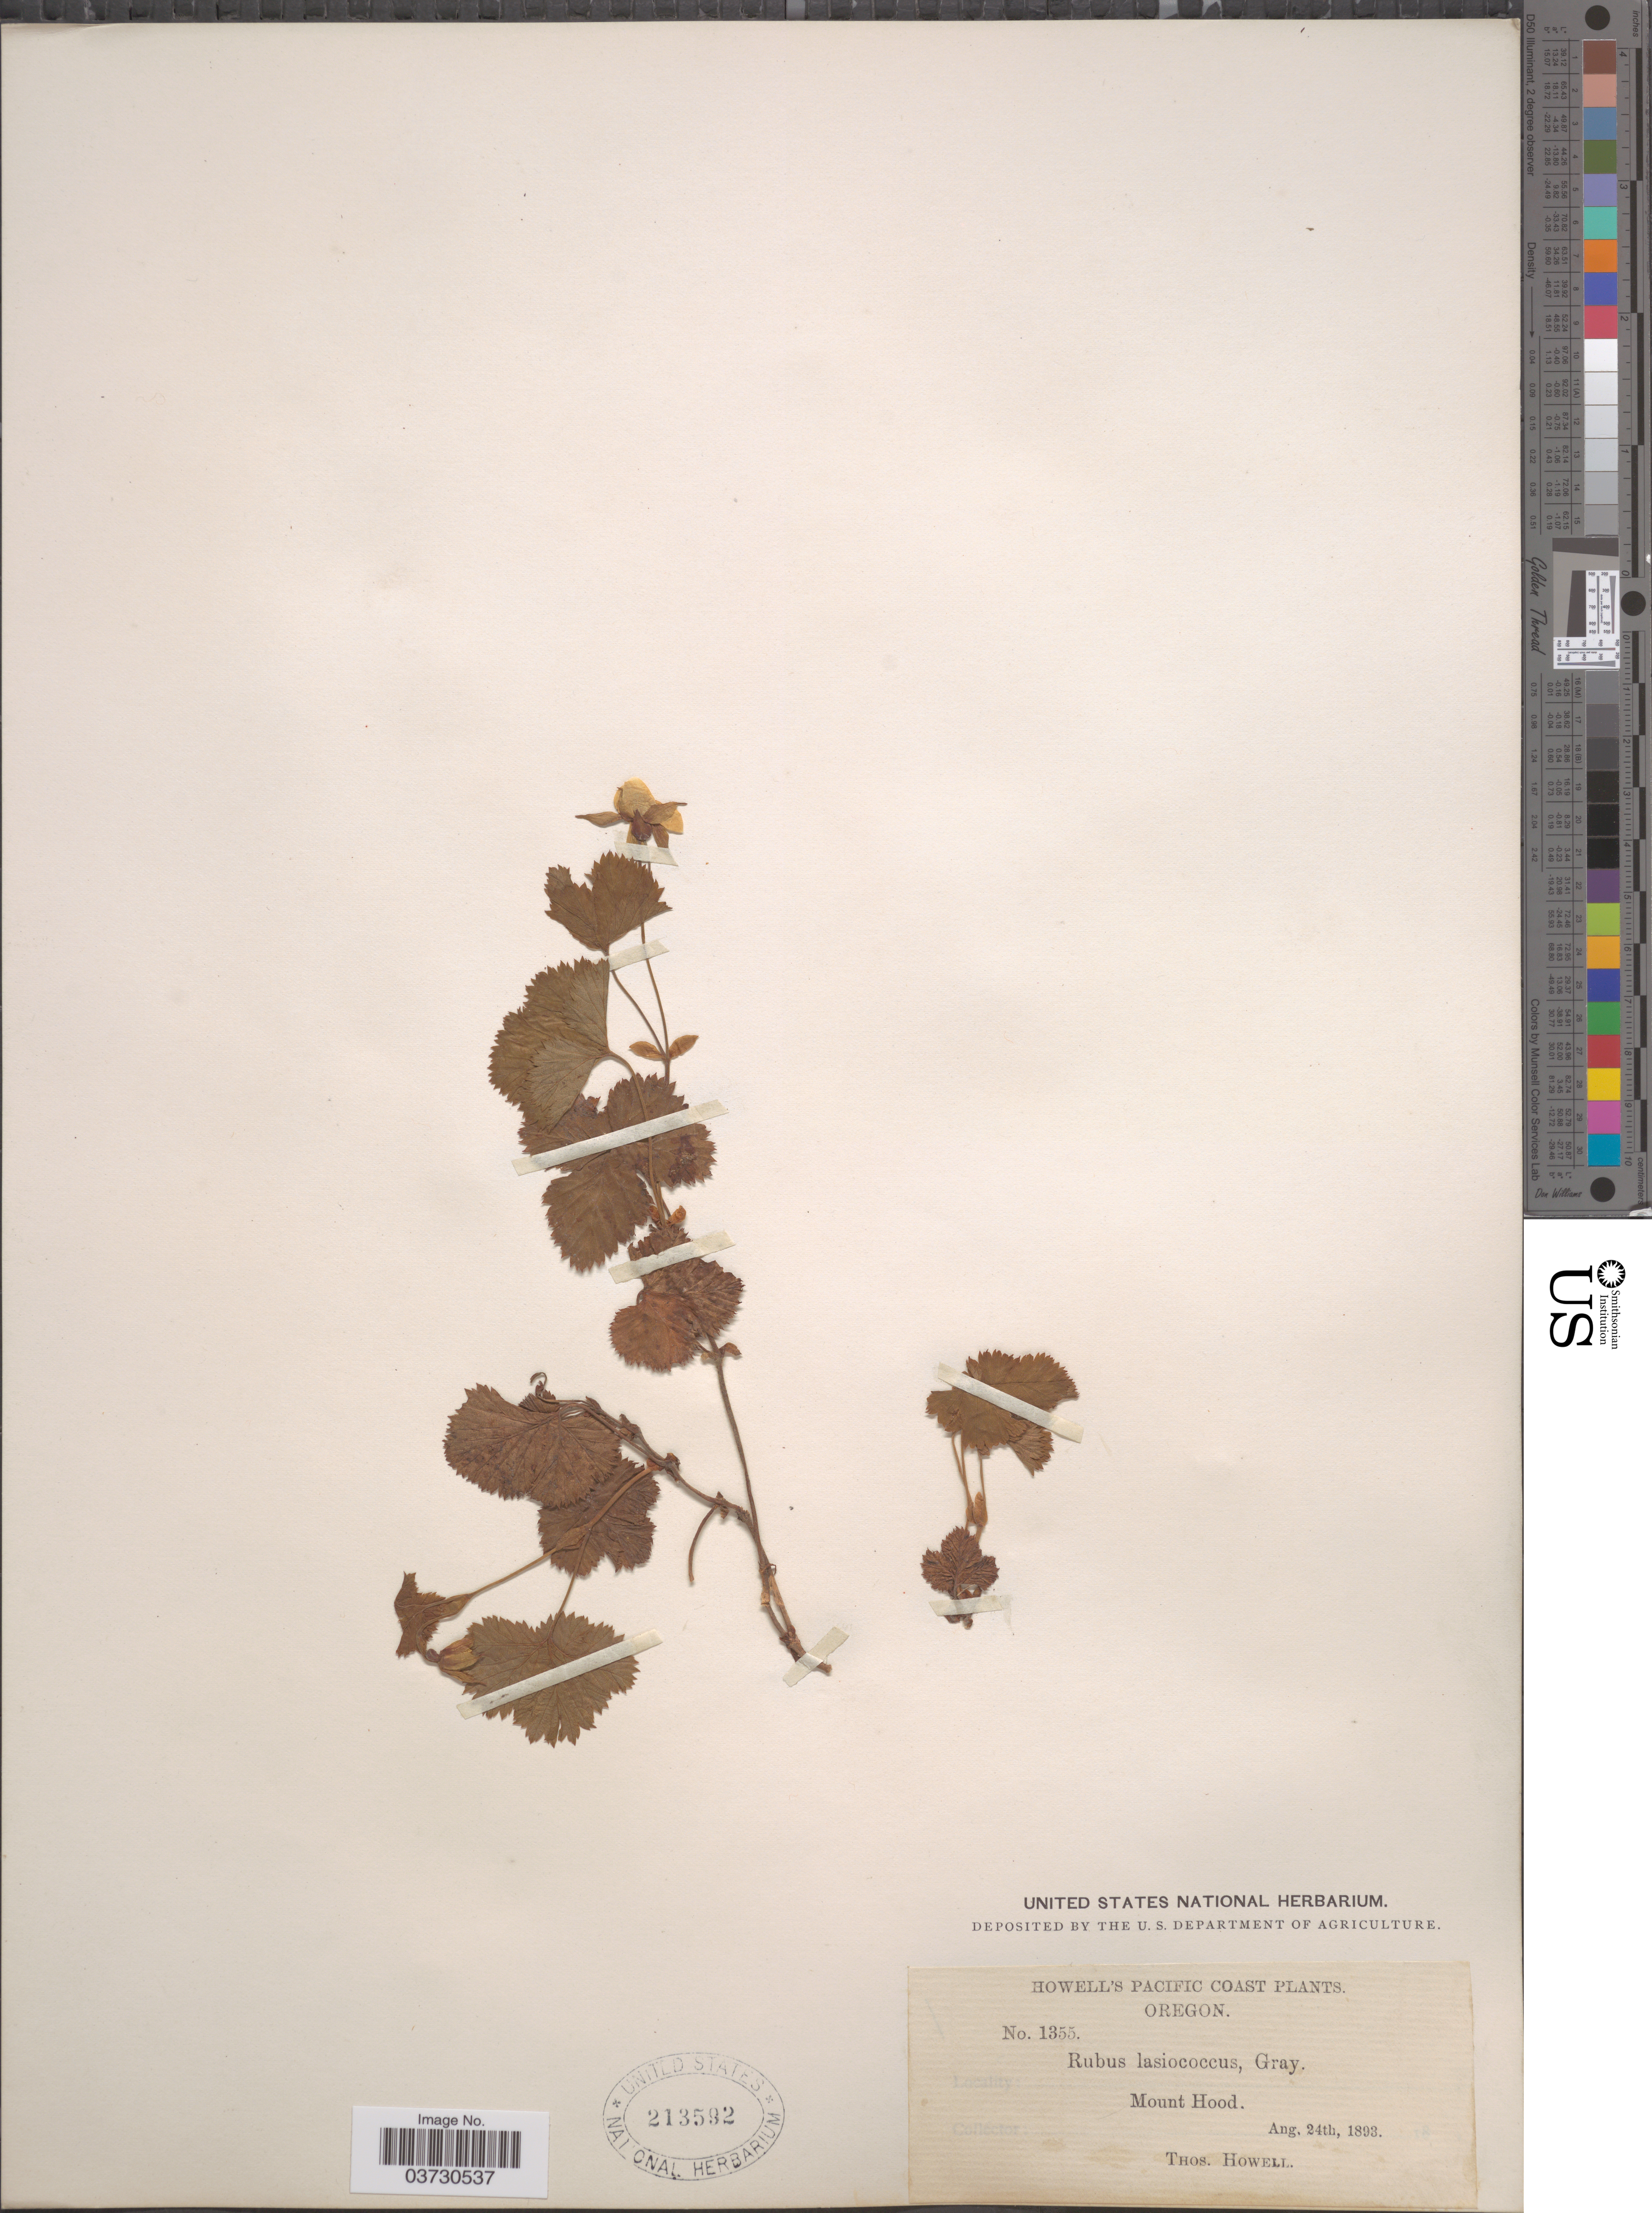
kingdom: Plantae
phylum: Tracheophyta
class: Magnoliopsida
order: Rosales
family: Rosaceae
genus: Rubus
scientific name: Rubus lasiococcus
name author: A. Gray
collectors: T. Howell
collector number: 1355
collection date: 1893-08-24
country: United States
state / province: Oregon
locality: Pacific Coast. Mount Hood.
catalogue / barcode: US 213592